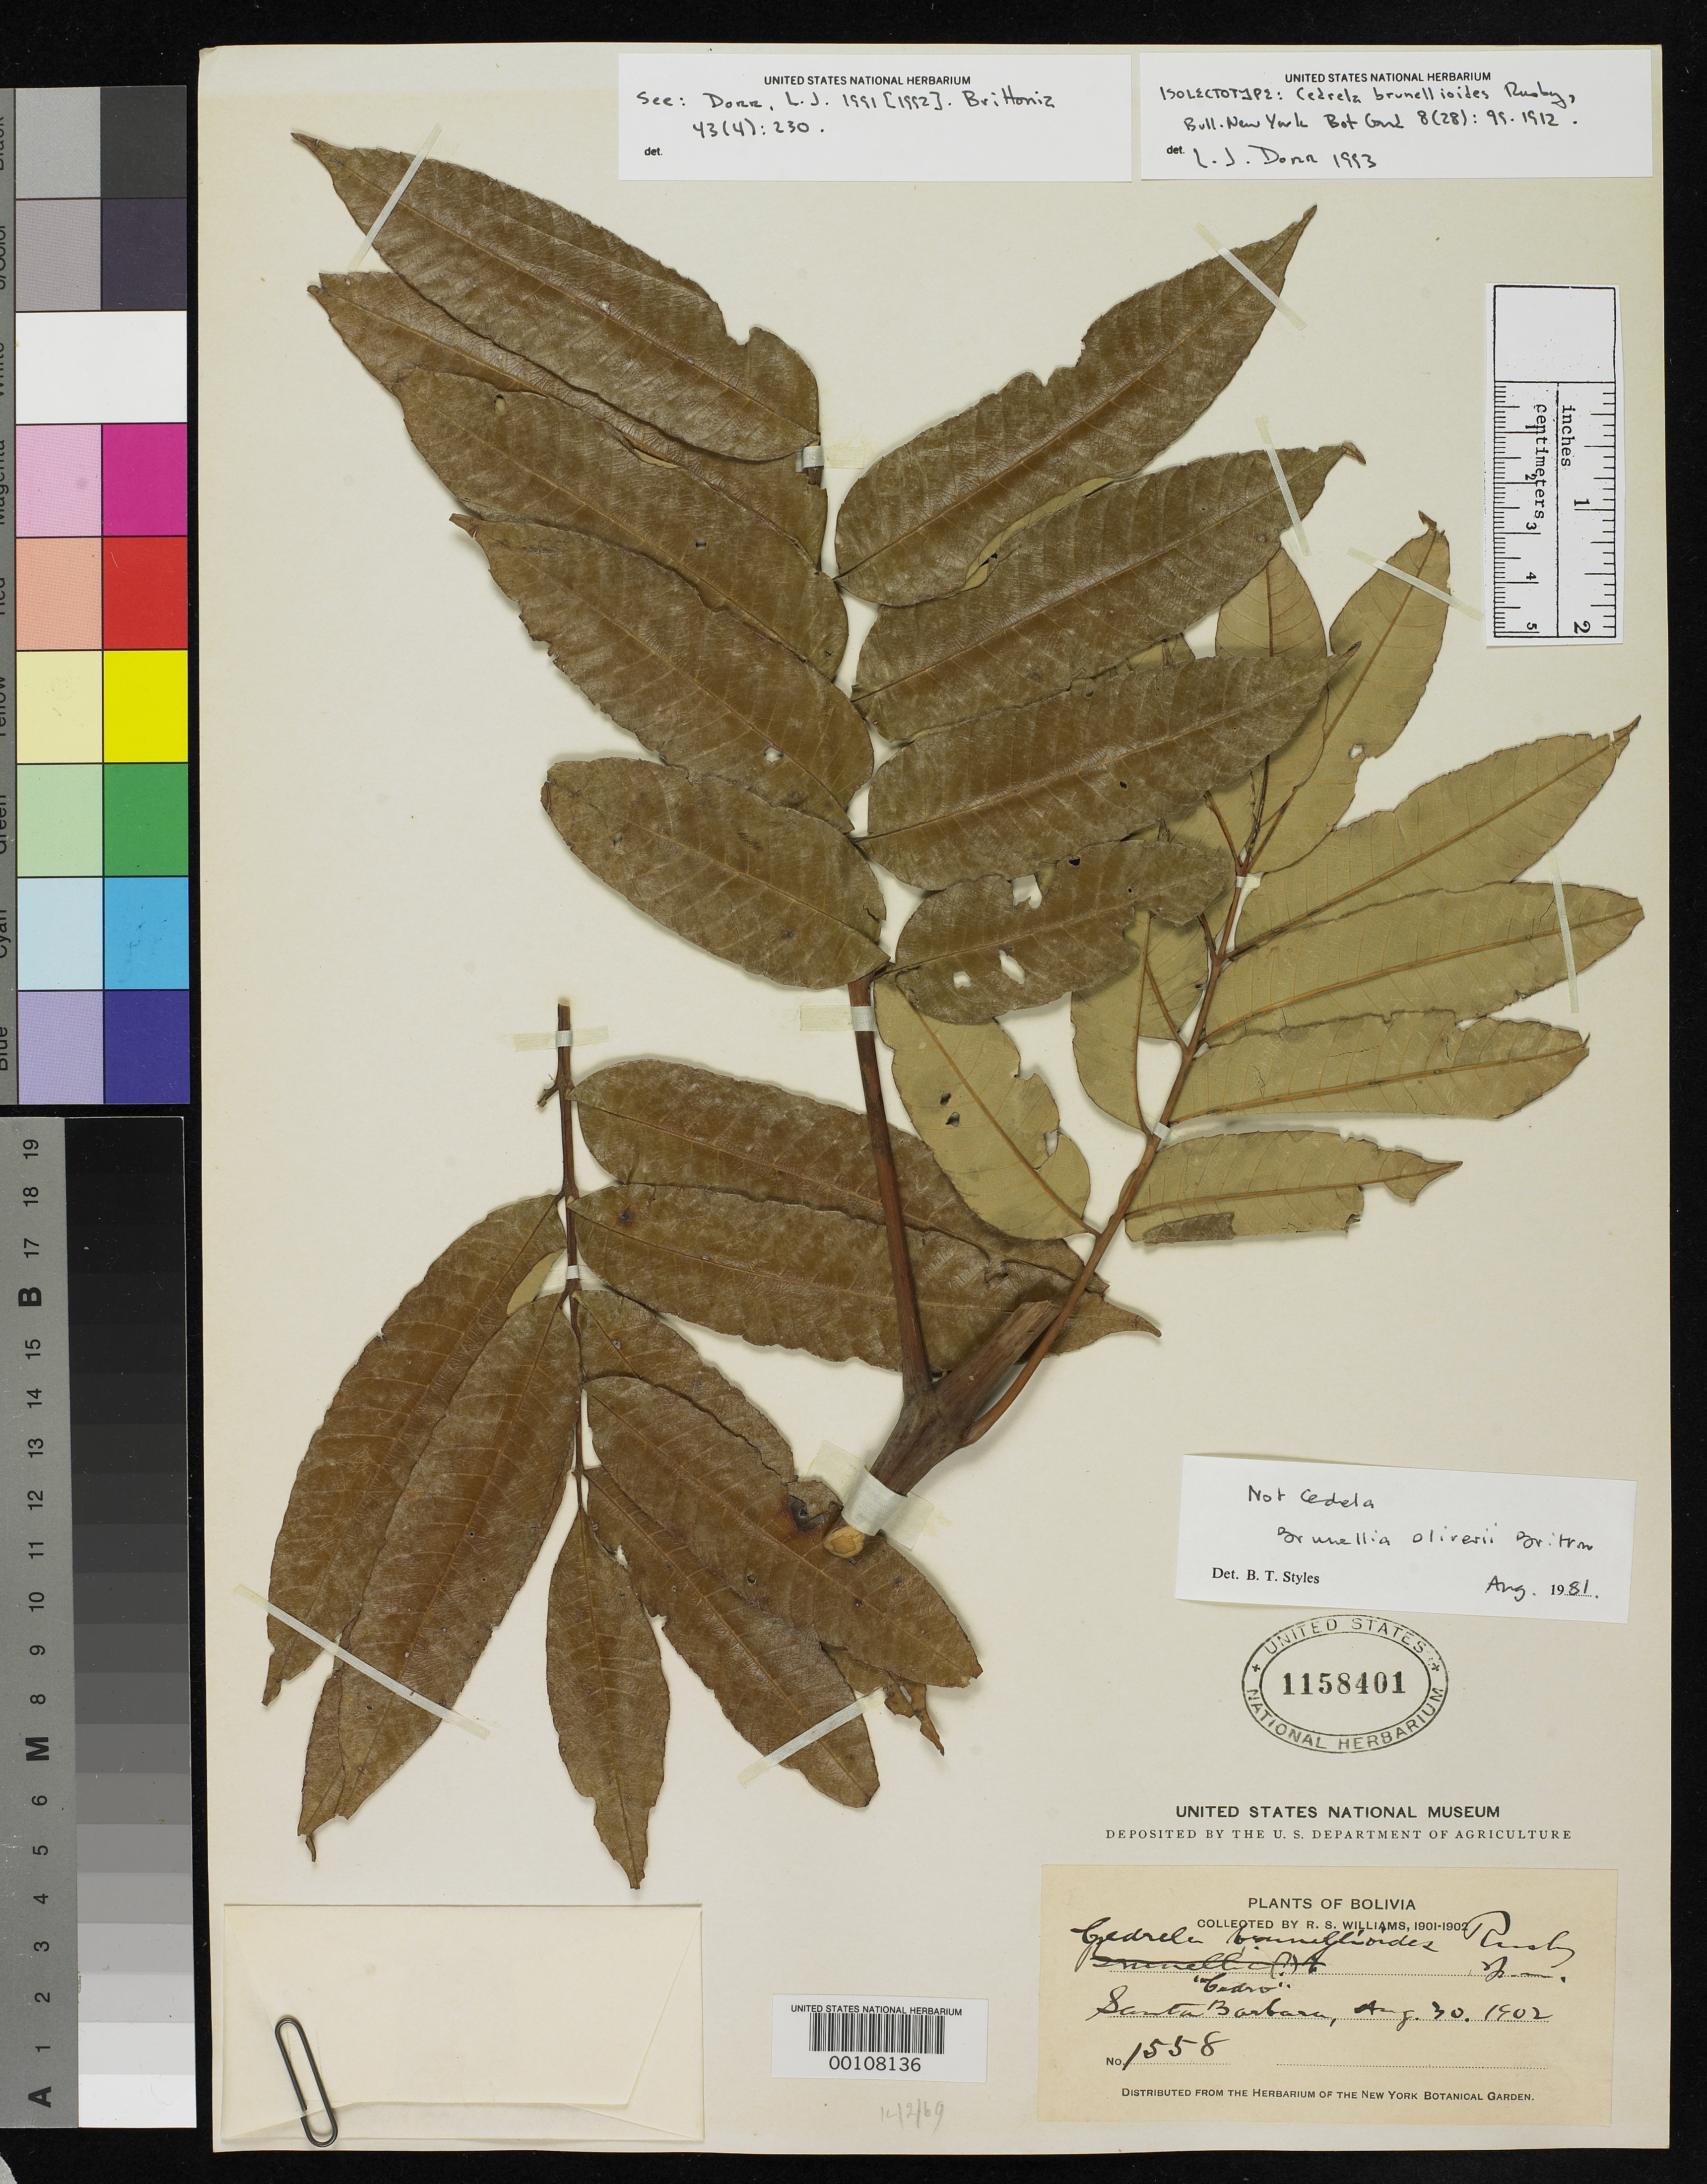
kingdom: Plantae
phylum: Tracheophyta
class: Magnoliopsida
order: Sapindales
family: Meliaceae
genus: Cedrela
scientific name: Cedrela brunellioides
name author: Rusby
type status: Isolectotype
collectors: R. S. Williams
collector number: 1558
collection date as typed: Aug. 30, '02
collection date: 1902-08-30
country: Bolivia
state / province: La Paz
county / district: Franz Tamayo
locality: Santa Barbara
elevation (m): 1676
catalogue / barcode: US 1158401